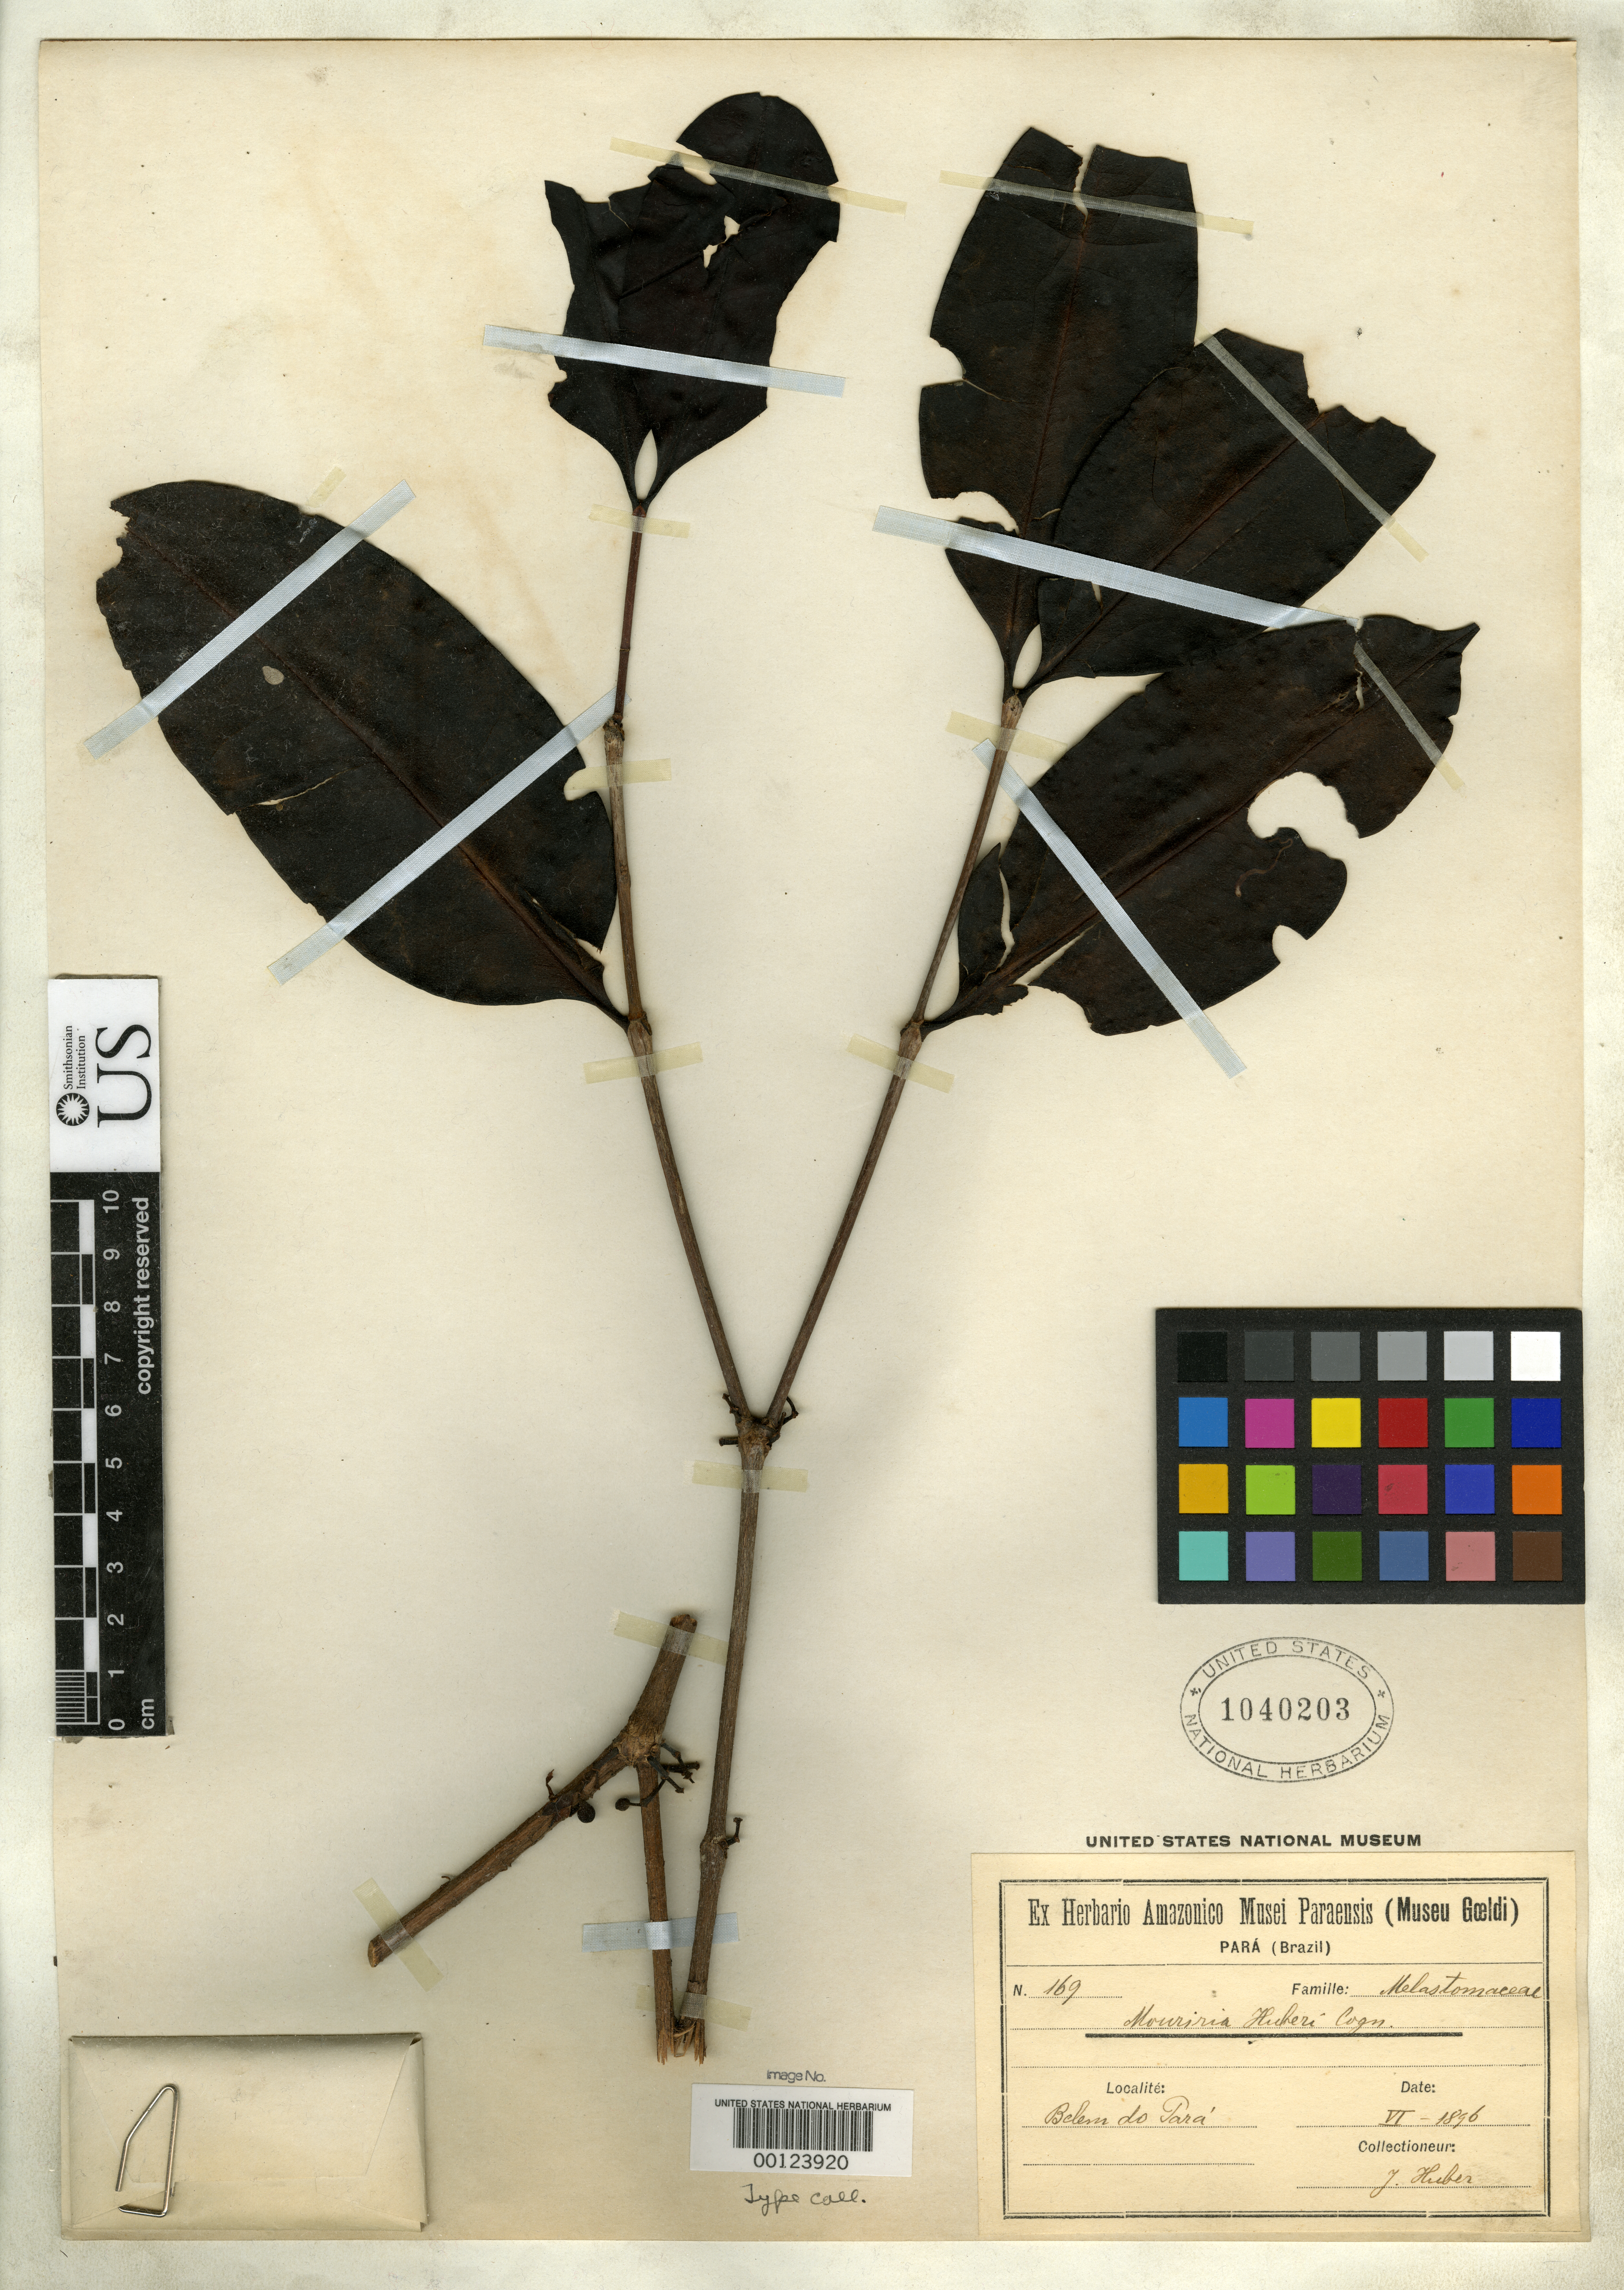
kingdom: Plantae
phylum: Tracheophyta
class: Magnoliopsida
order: Myrtales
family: Melastomataceae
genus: Mouriria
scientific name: Mouriria huberi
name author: Cogn.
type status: Type Fragment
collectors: J. Huber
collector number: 169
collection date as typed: Jun 1896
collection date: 1896-06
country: Brazil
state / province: Pará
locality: Belem.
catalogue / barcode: US 1040203